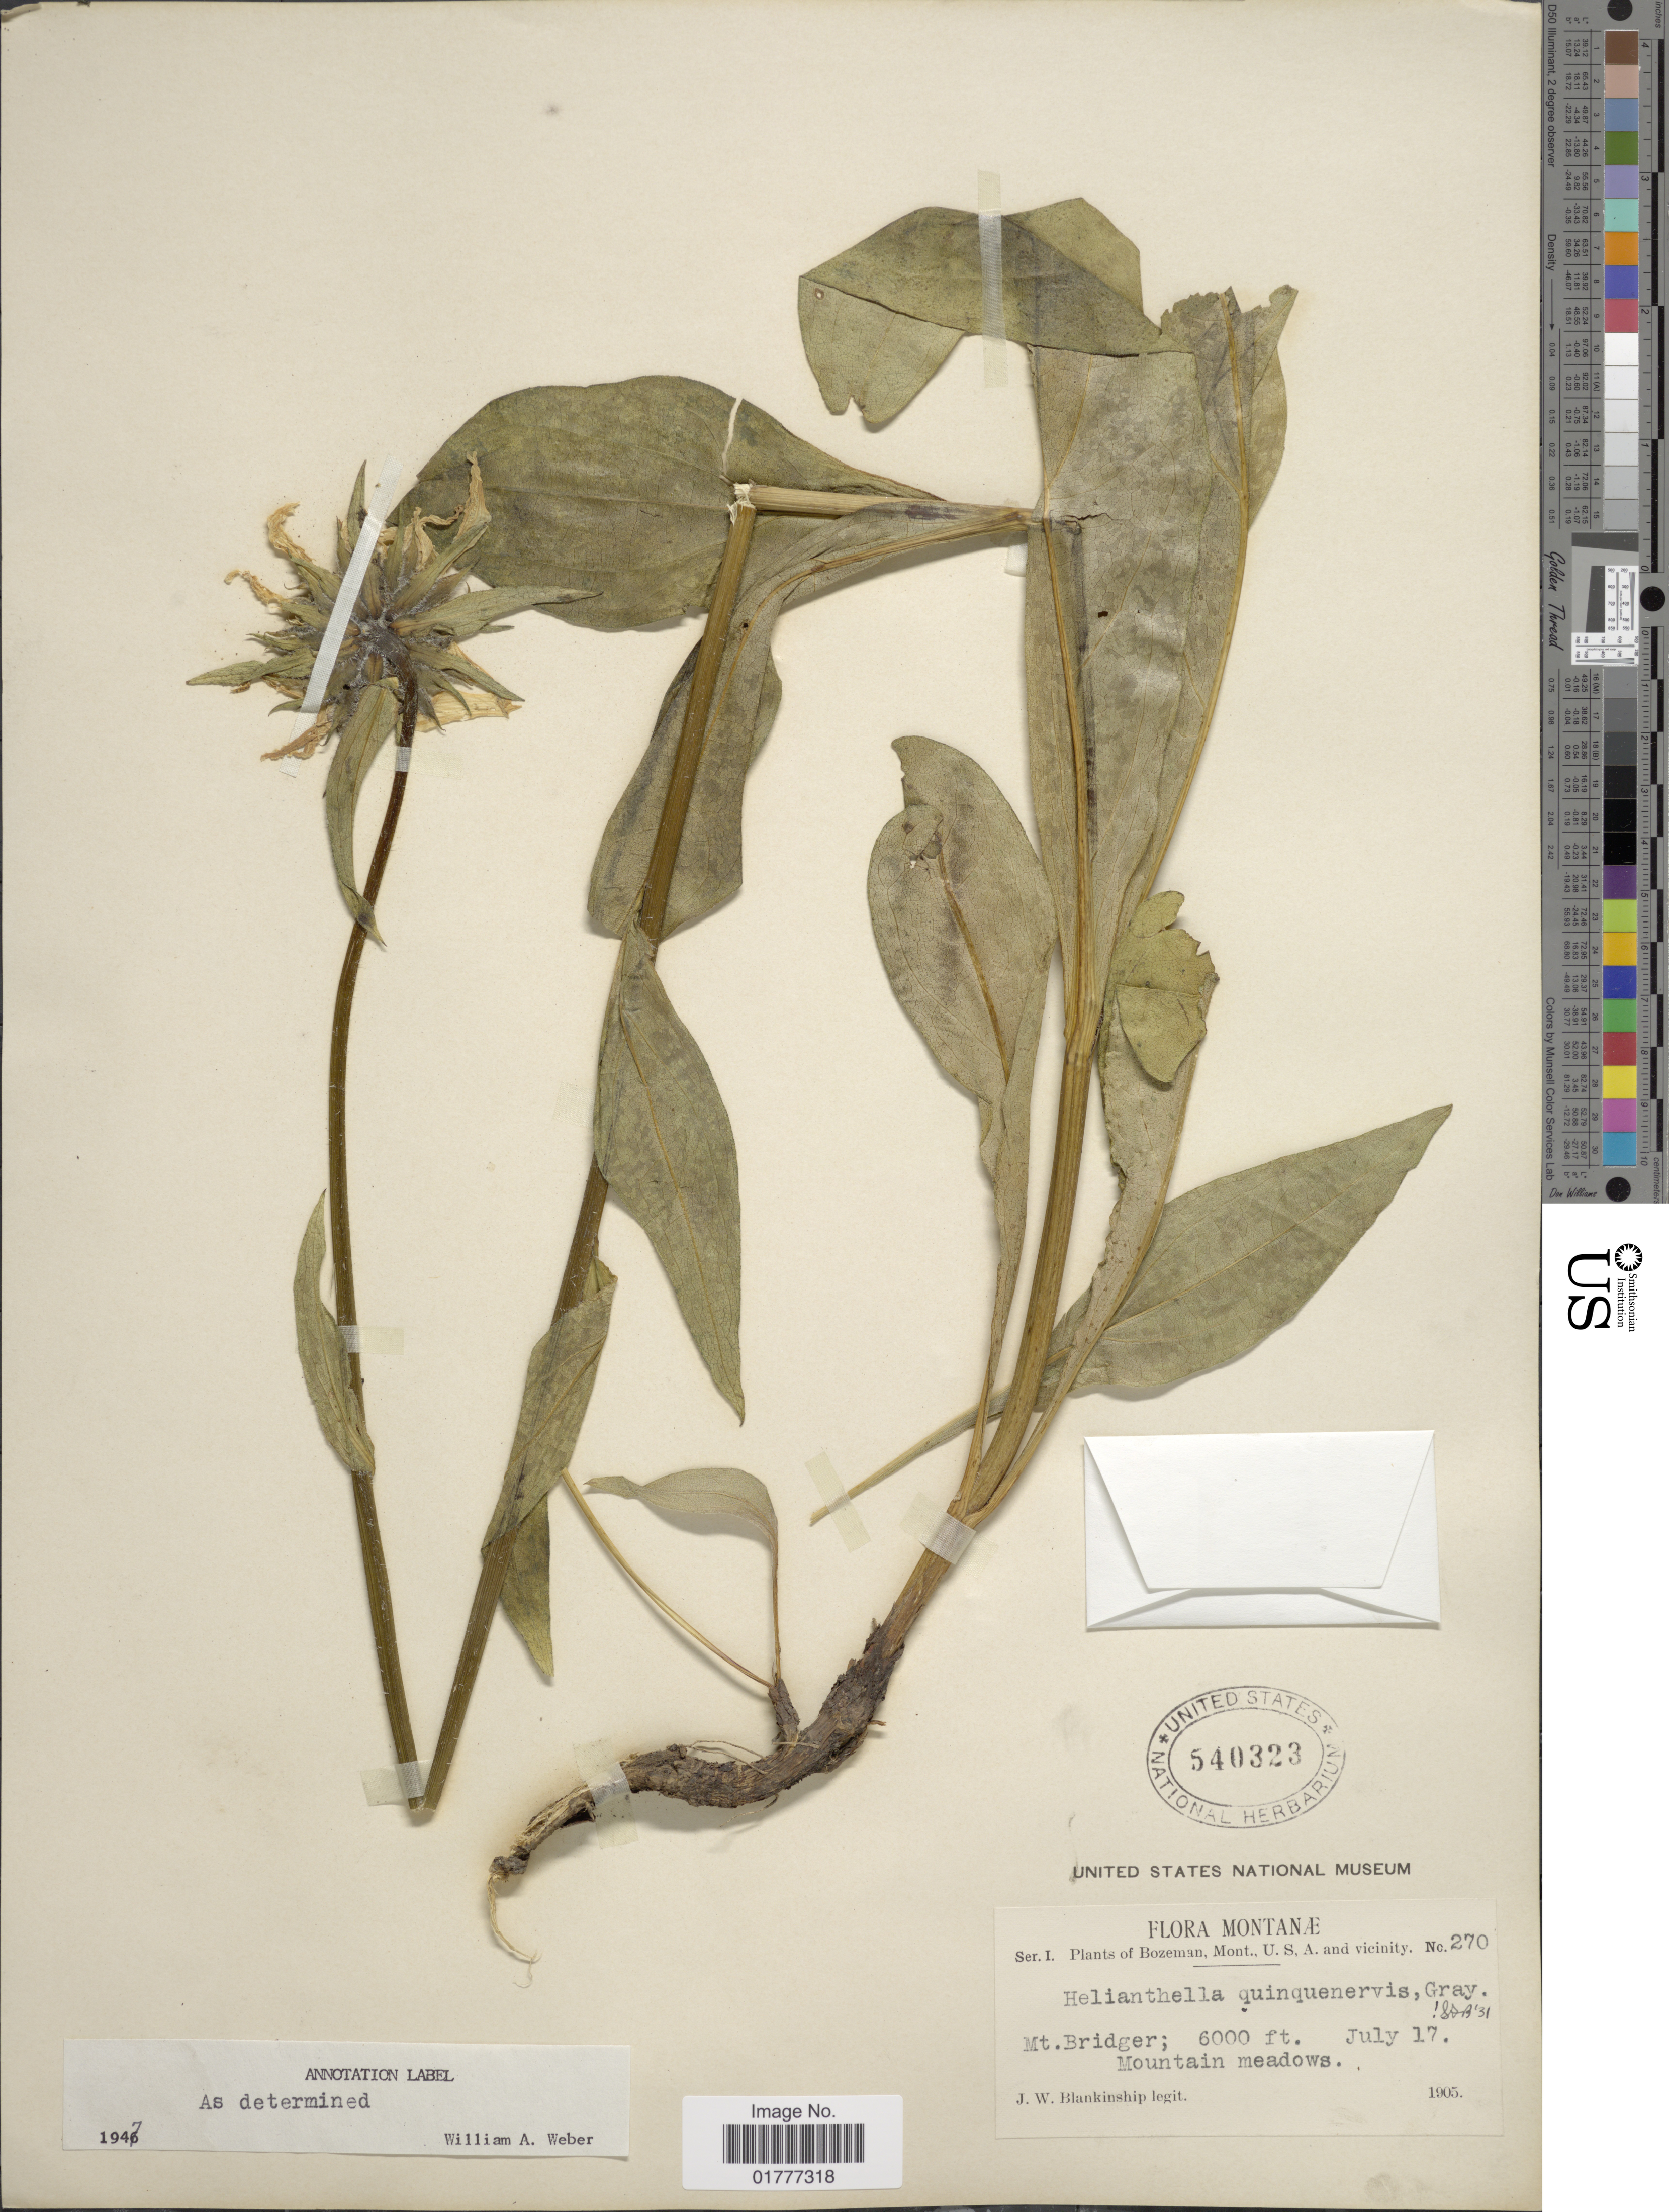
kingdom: Plantae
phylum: Tracheophyta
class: Magnoliopsida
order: Asterales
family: Asteraceae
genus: Helianthella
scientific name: Helianthella quinquenervis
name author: (Hook.) A. Gray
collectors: J. W. Blankinship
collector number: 270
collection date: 1905-07-17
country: United States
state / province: Montana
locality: Mt. Bridger, Mountain meadows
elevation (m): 1829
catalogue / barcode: US 540323